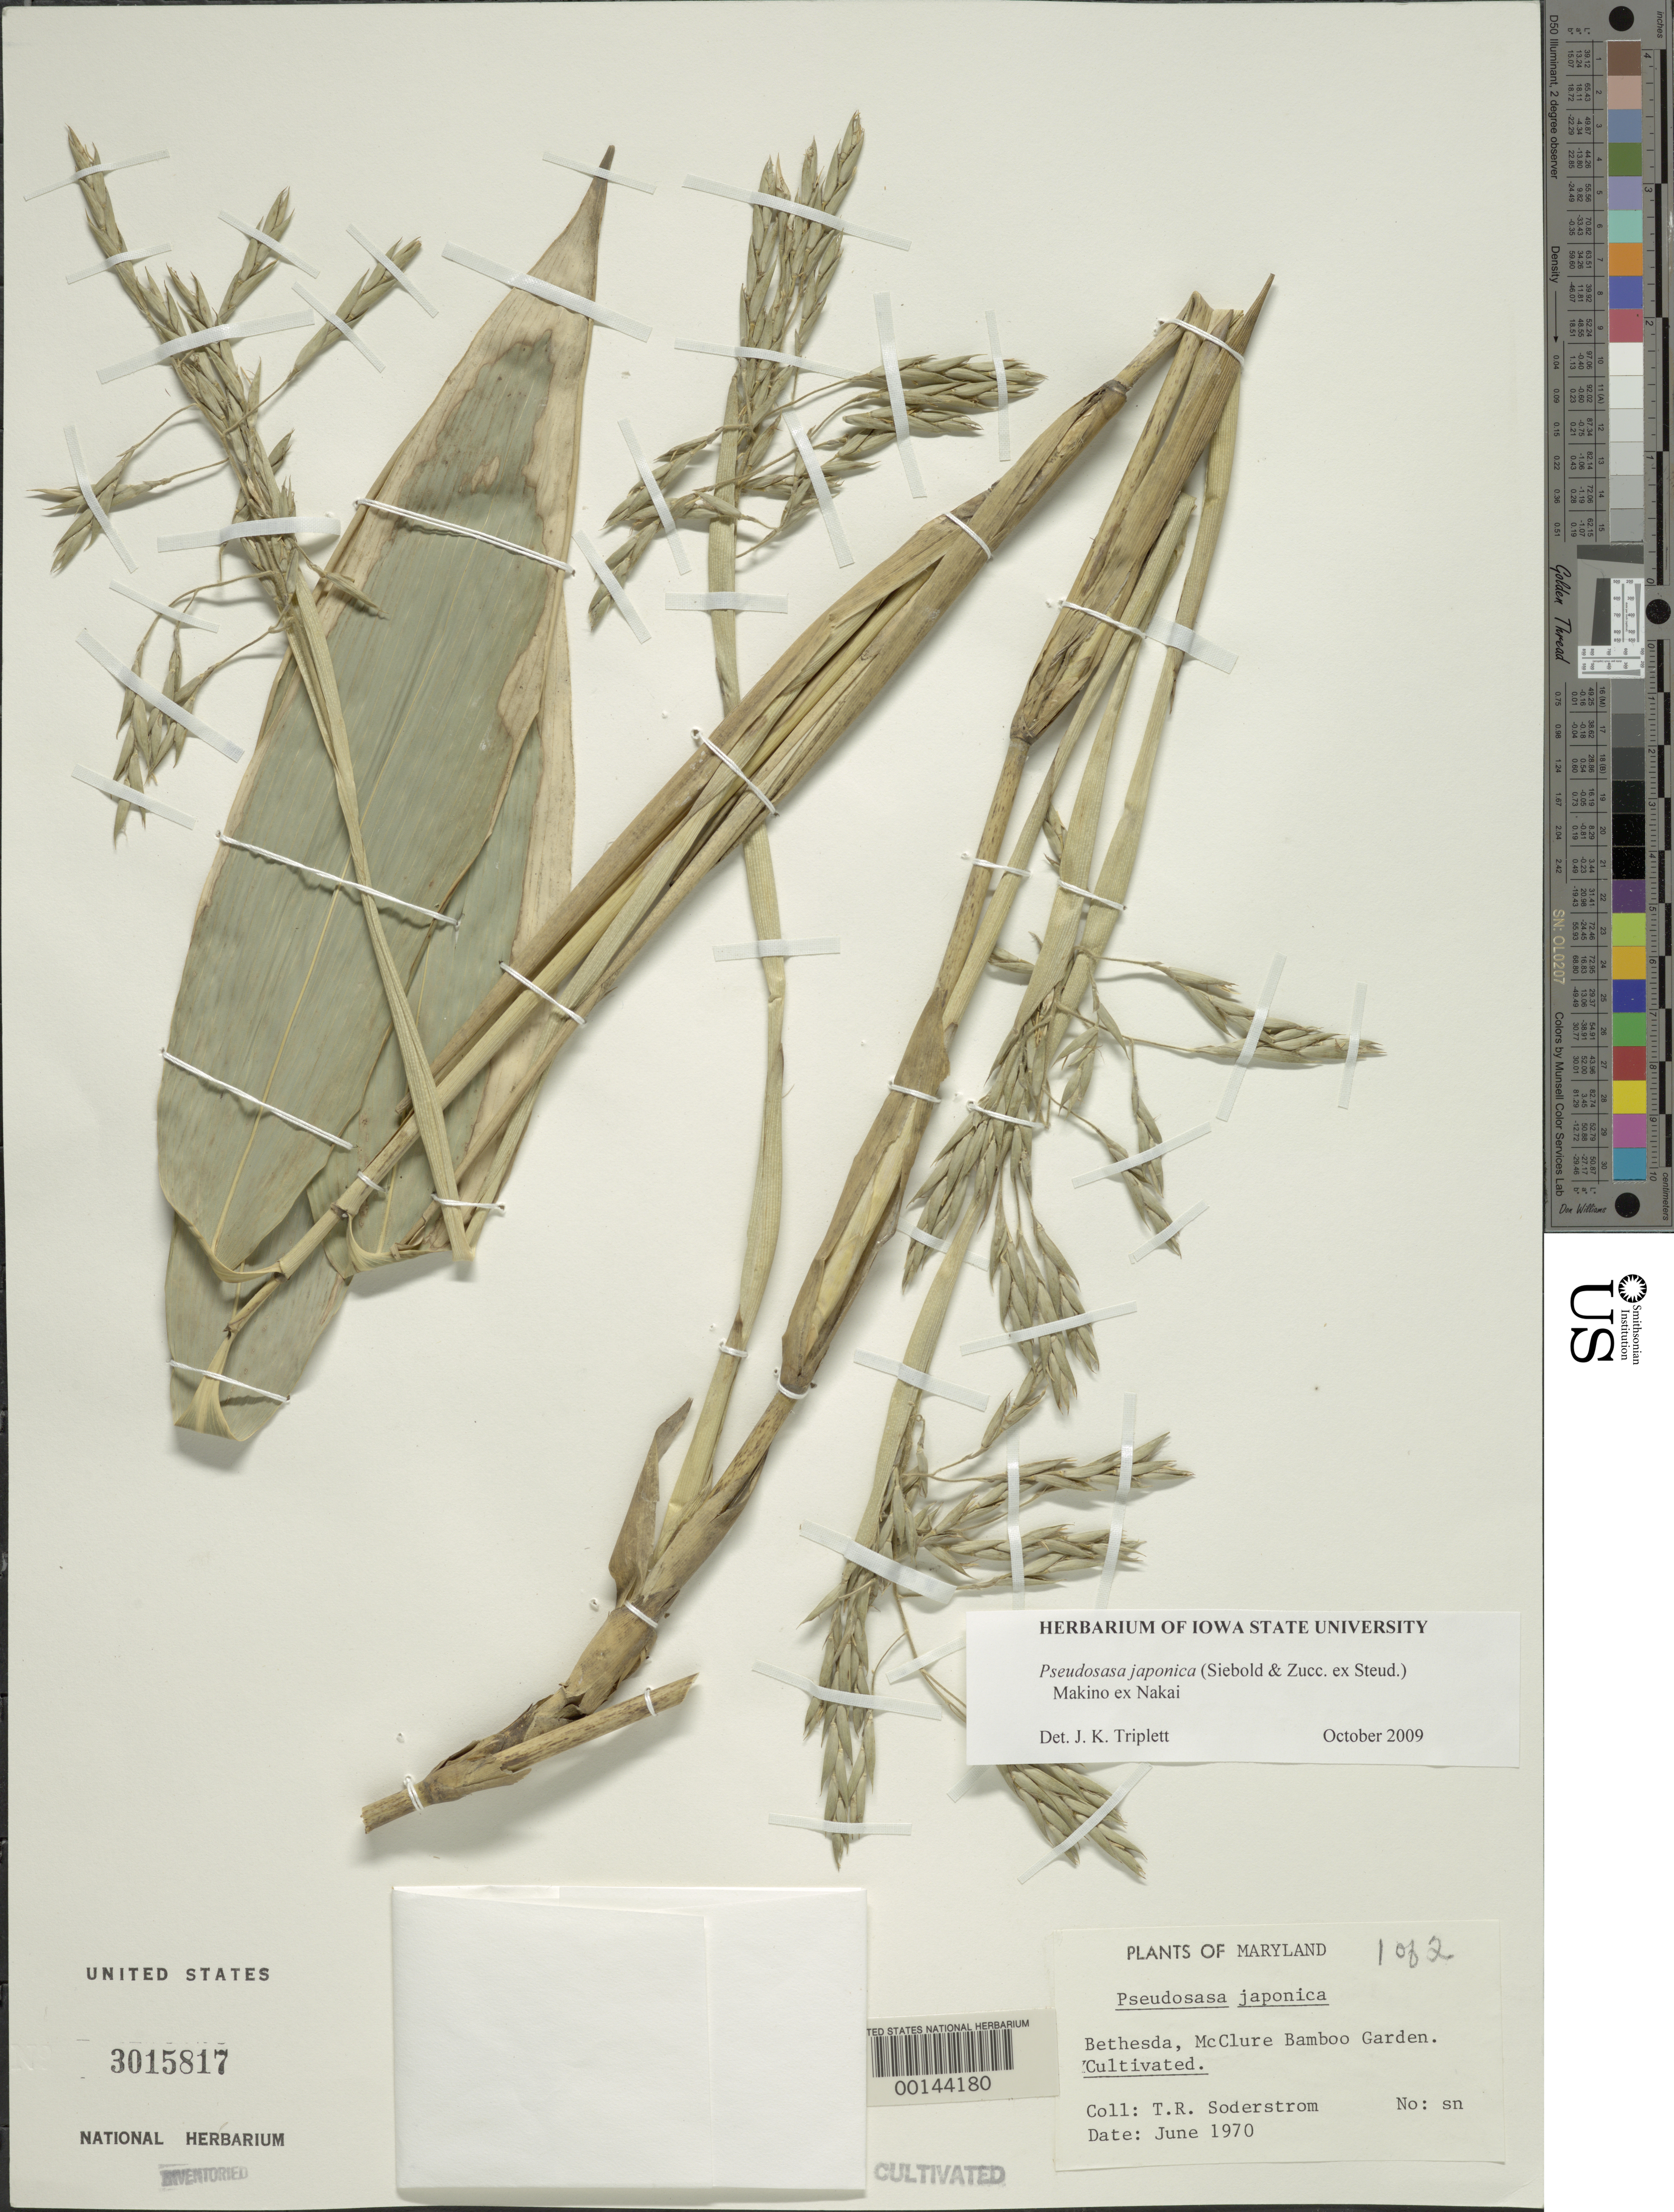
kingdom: Plantae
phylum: Tracheophyta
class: Liliopsida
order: Poales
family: Poaceae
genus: Pseudosasa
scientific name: Pseudosasa japonica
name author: (Siebold & Zucc. ex Steud.) Makino ex Nakai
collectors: T. R. Soderstrom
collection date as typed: Jun 1970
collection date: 1970-06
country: United States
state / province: Maryland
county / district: Montgomery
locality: Bethesda, McClure Bamboo Garden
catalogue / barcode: US 3015817